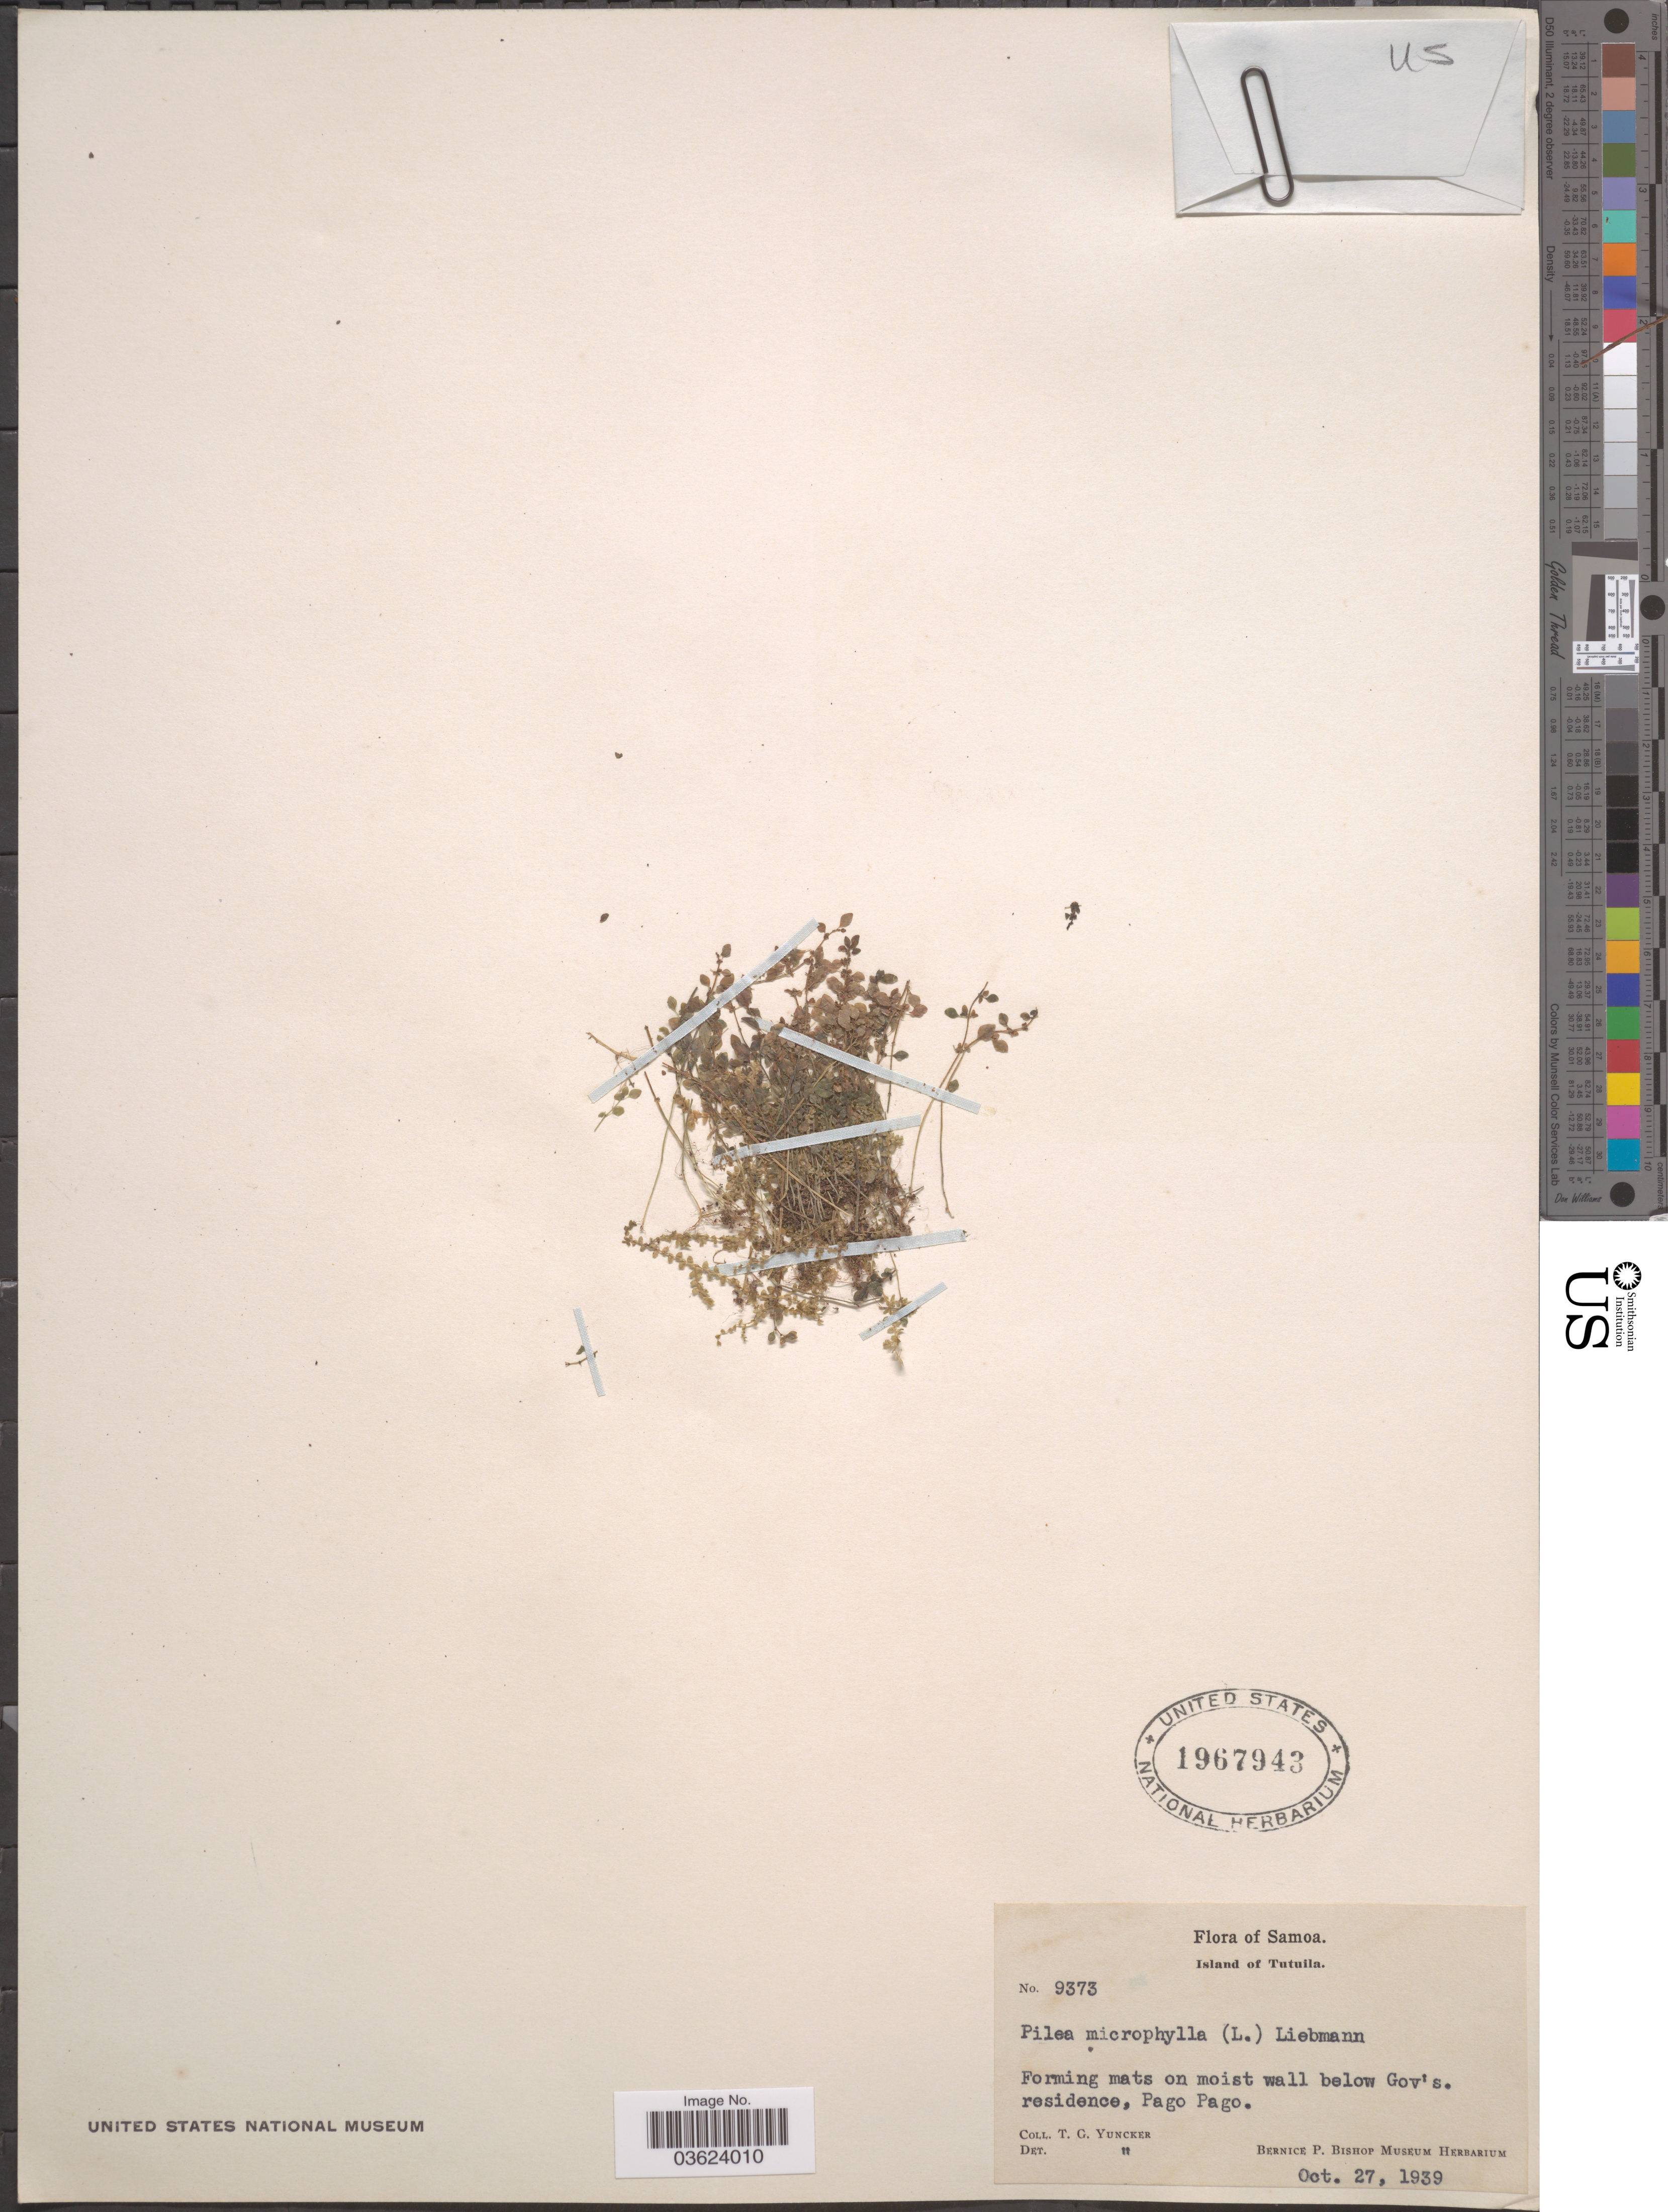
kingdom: Plantae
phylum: Tracheophyta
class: Magnoliopsida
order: Rosales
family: Urticaceae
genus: Pilea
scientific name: Pilea microphylla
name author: (L.) Liebm.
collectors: T. G. Yuncker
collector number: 9373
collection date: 1939-10-27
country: American Samoa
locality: Samoa. Island of Tutuila. Forming mats on moist wall below Gov's. residence, Pago Pago.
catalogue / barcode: US 1967943